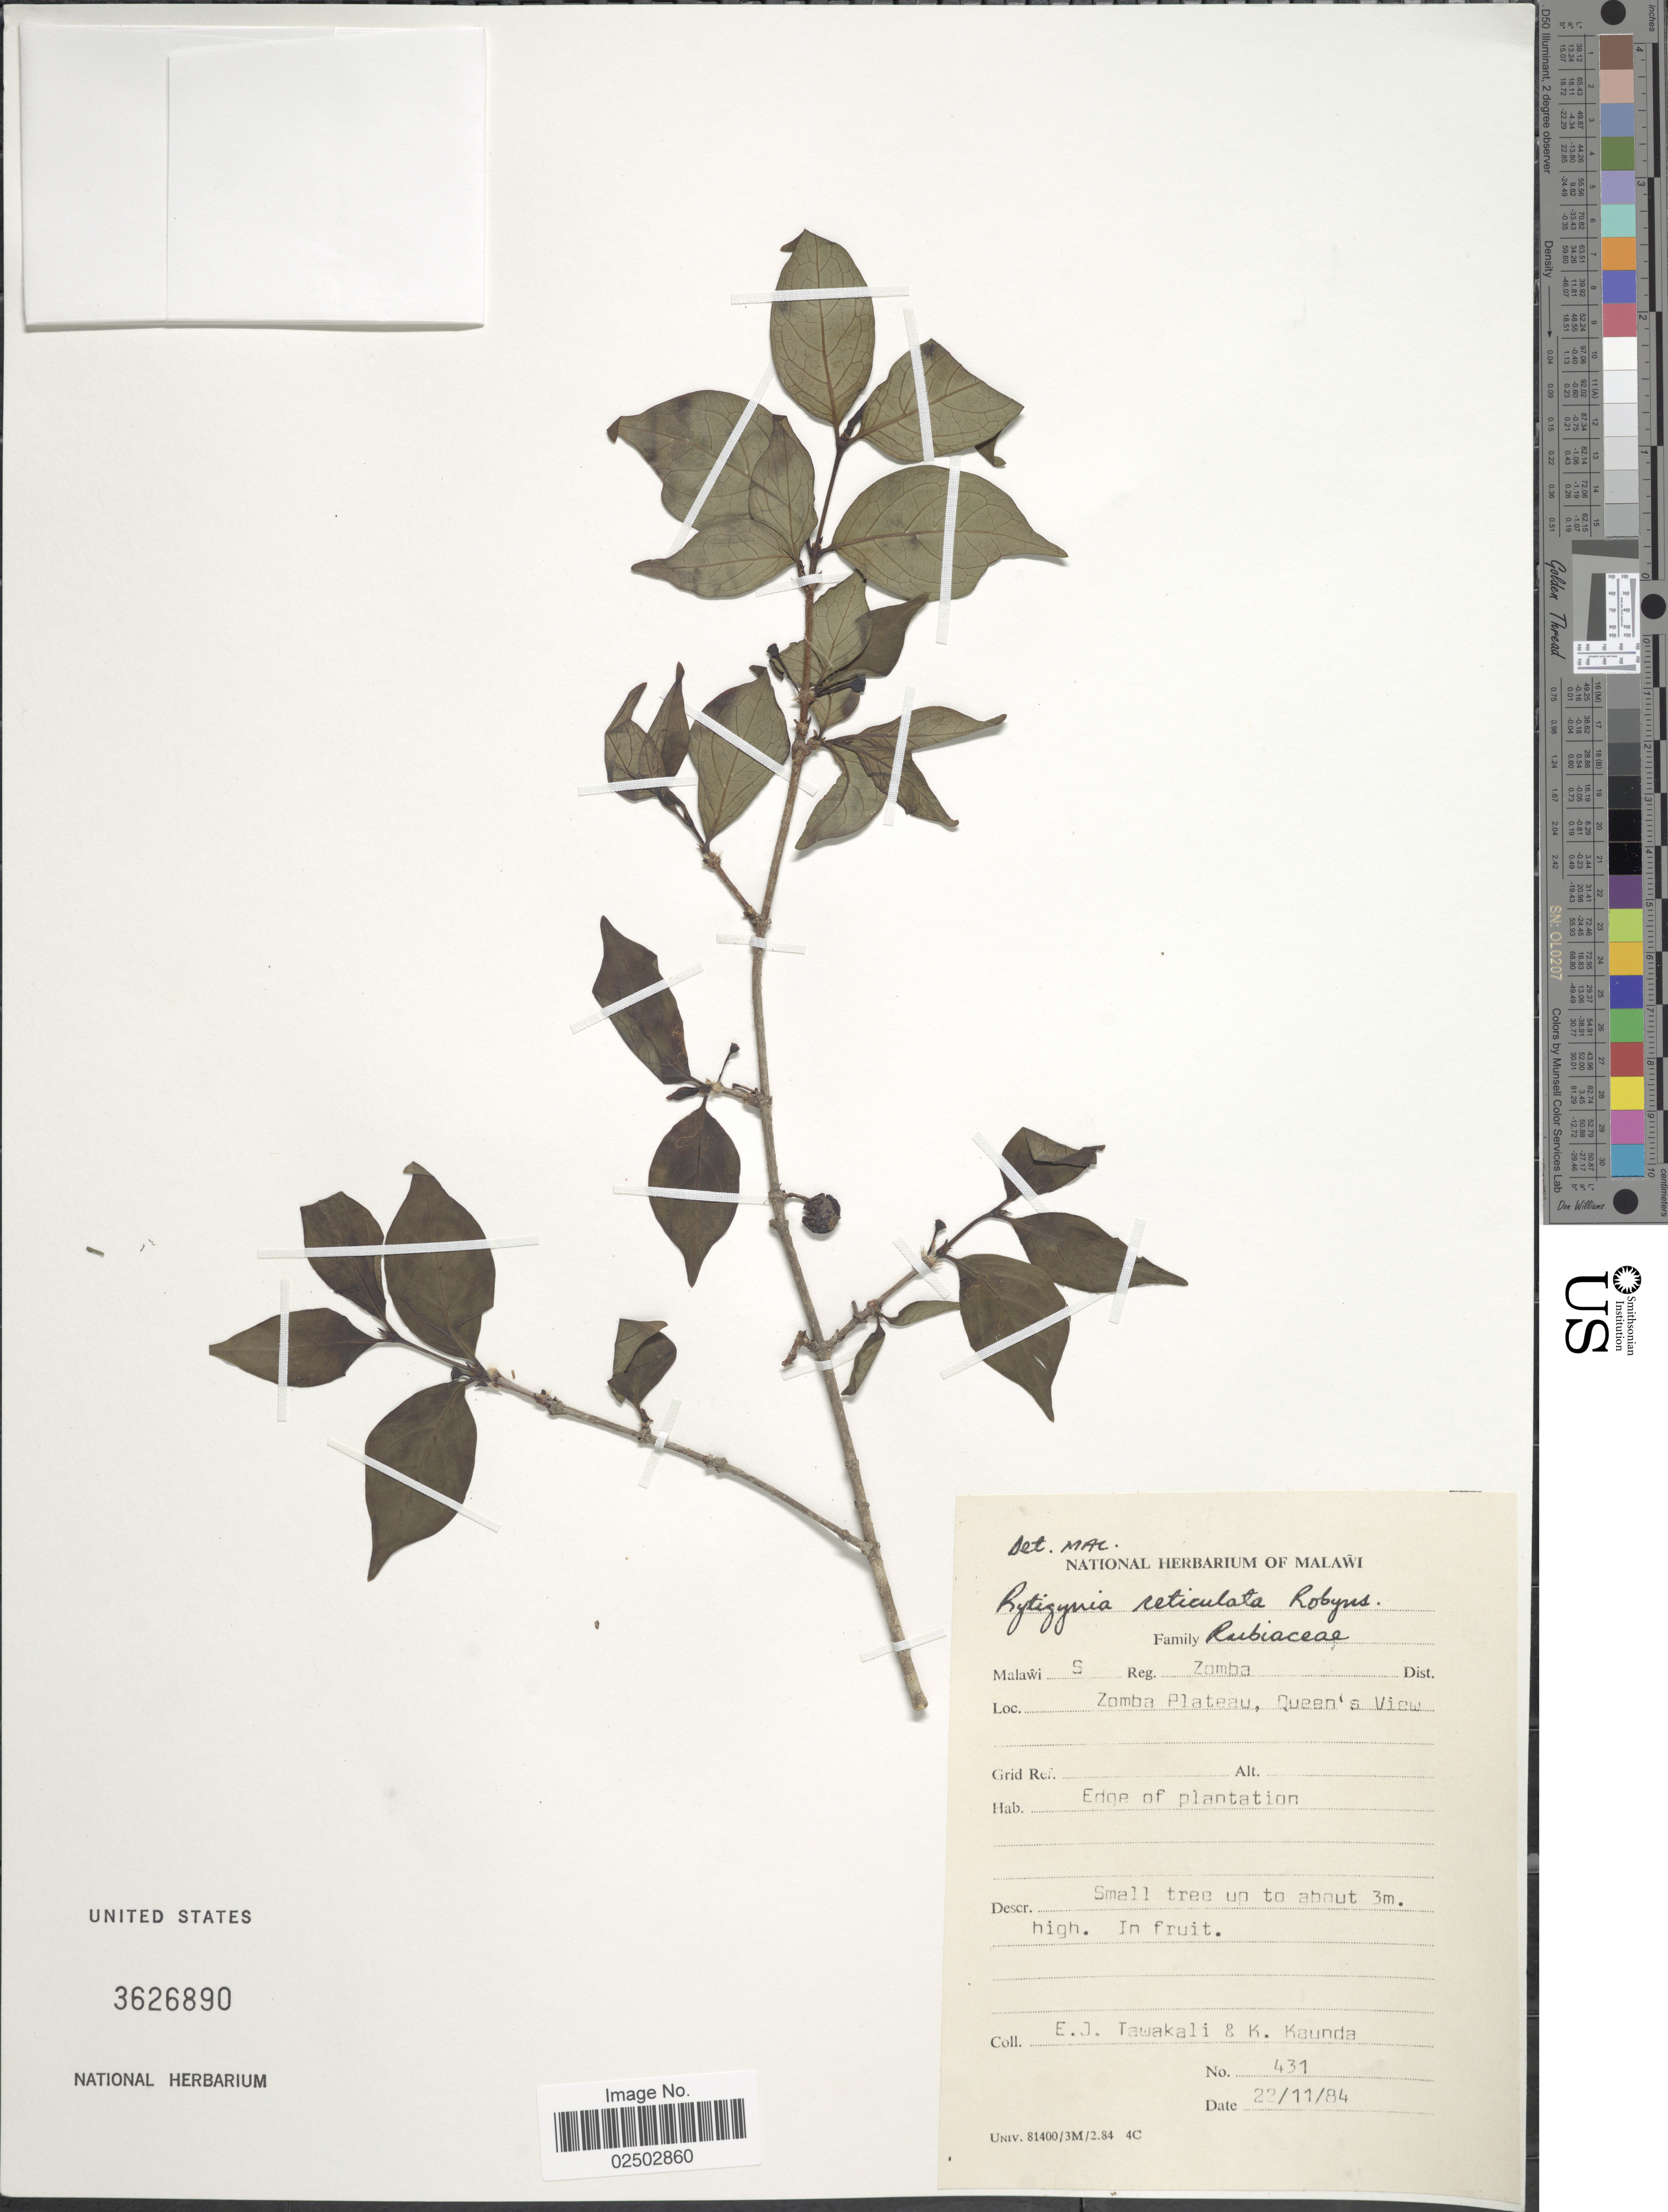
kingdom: Plantae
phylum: Tracheophyta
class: Magnoliopsida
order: Gentianales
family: Rubiaceae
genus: Rytigynia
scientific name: Rytigynia ruwenzoriensis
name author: (De Wild.) Robyns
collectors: E. Tawakali & K. Kaunda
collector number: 431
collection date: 1984-11-22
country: Malawi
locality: Malawi S Reg. Zomba Dist., Zomba Plateau, Queens View, Edge of plantation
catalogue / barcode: US 3626890